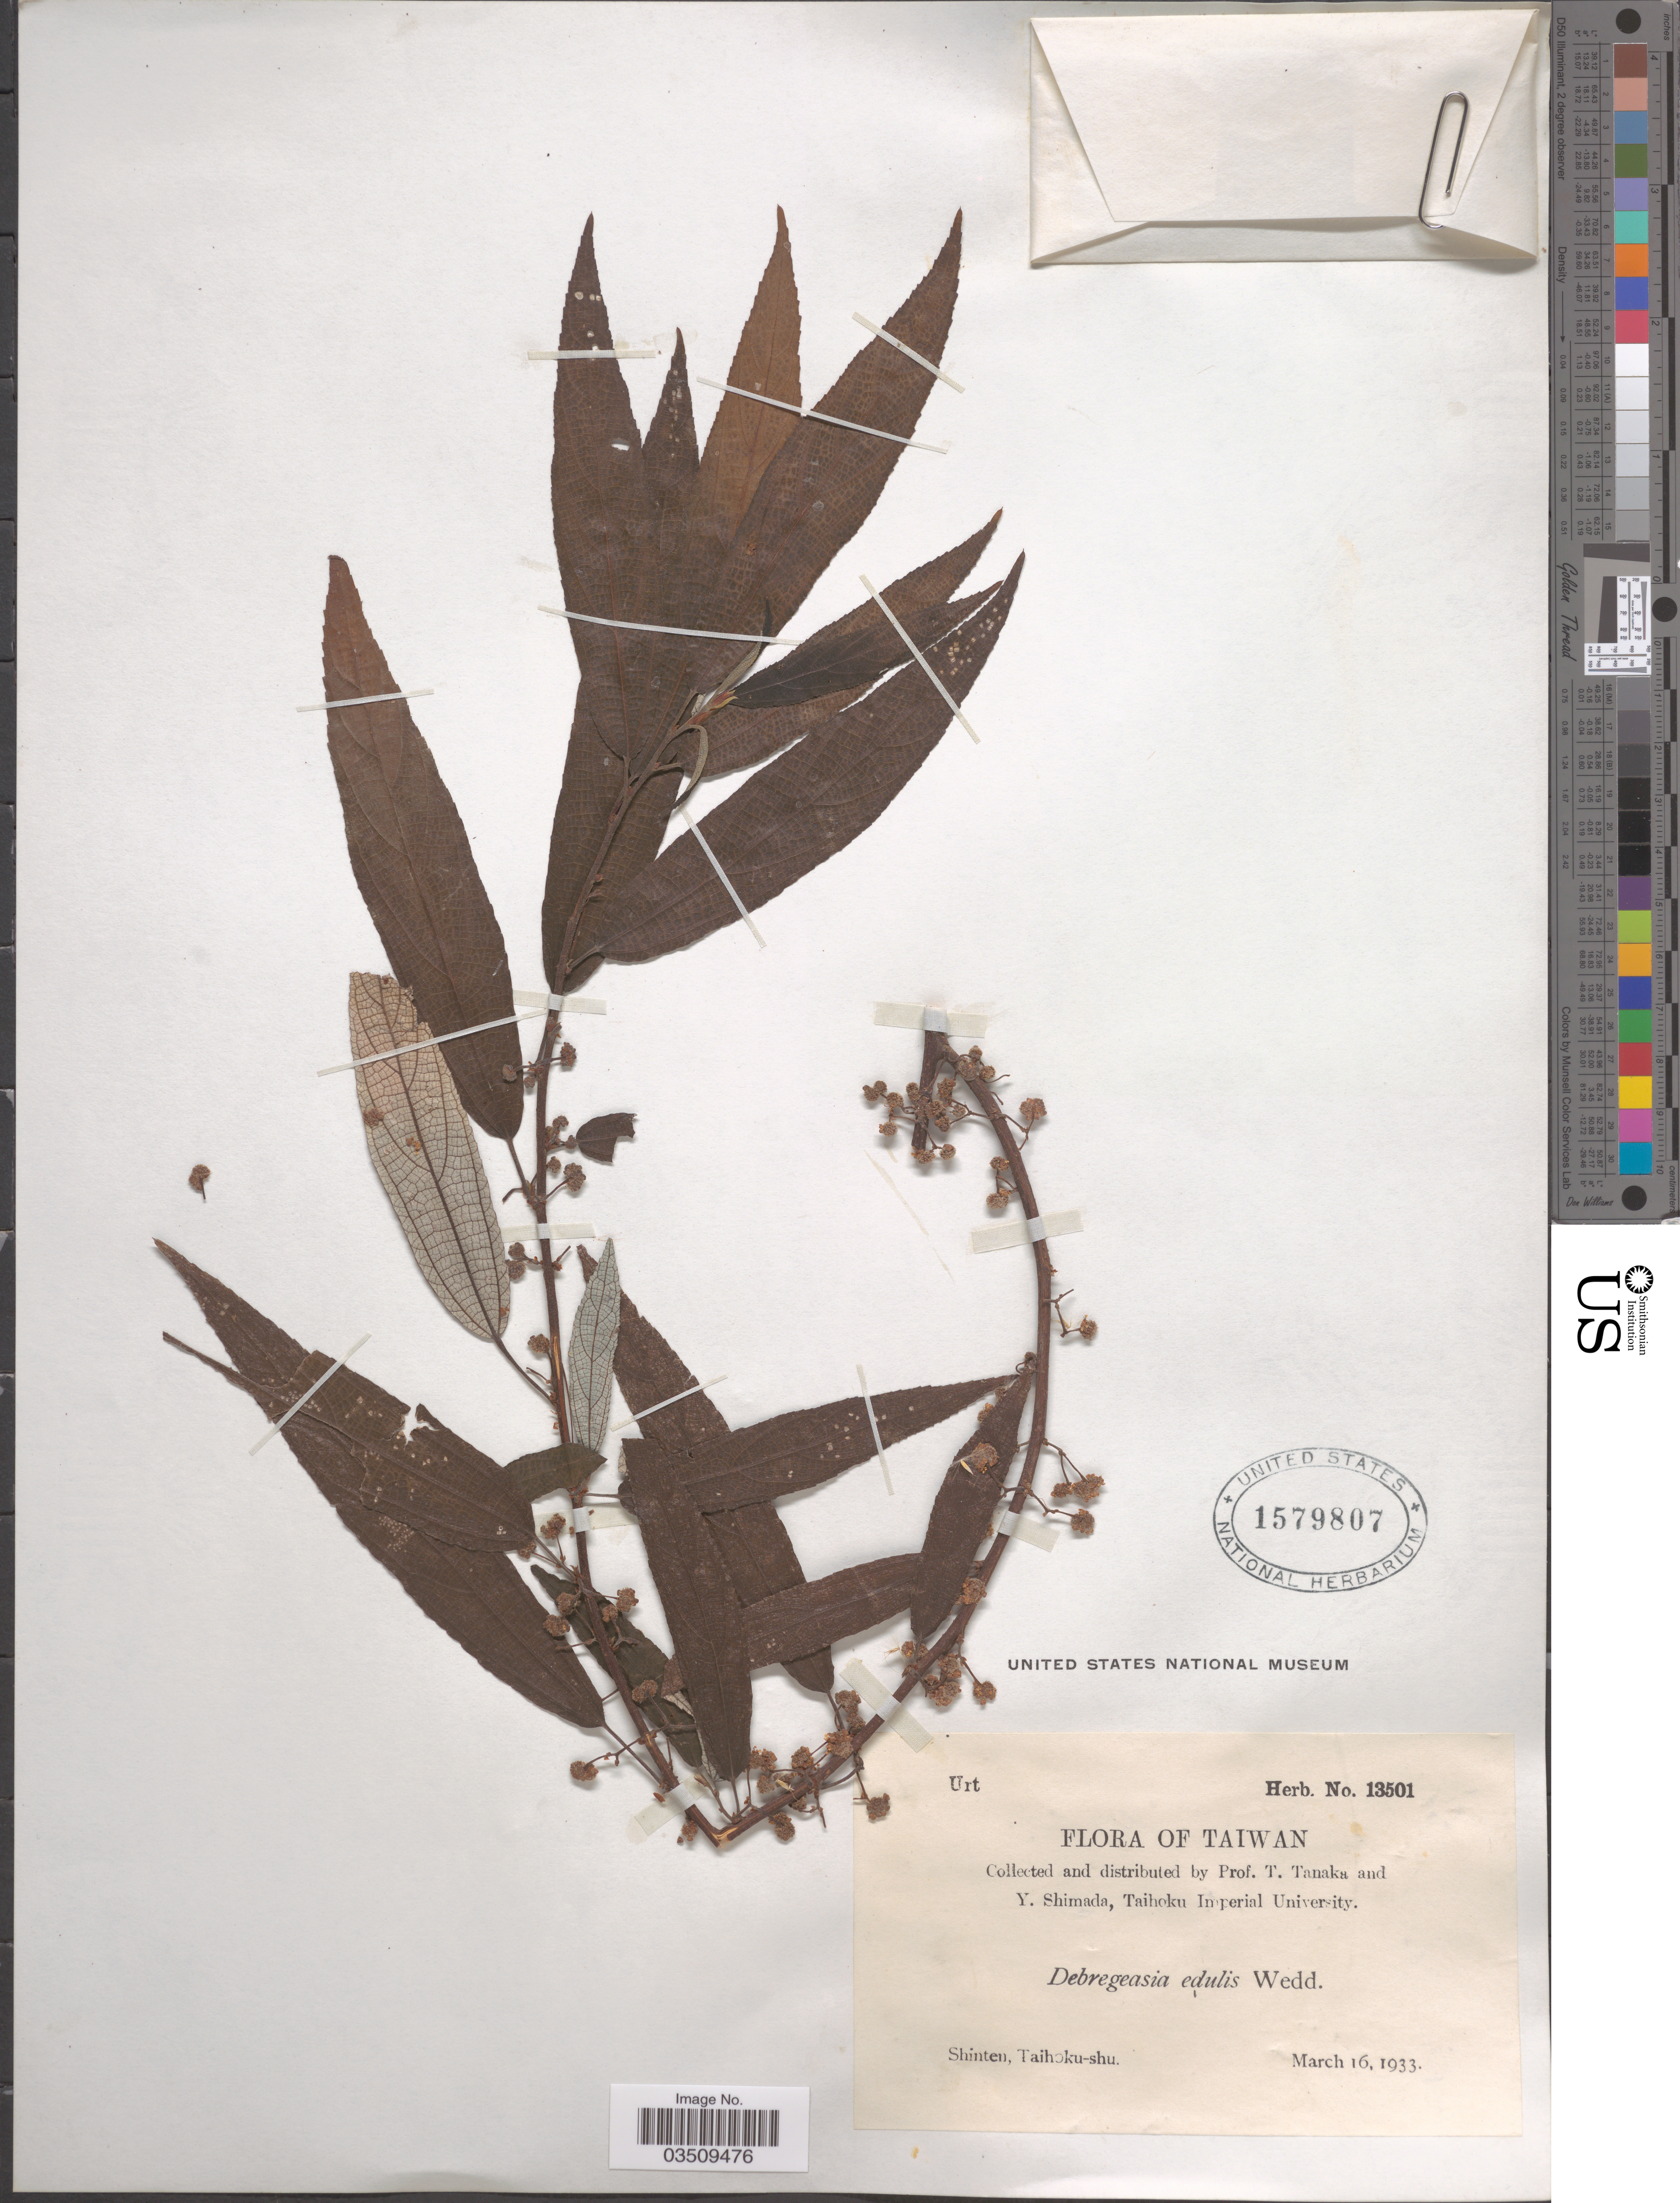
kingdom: Plantae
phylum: Tracheophyta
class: Magnoliopsida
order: Rosales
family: Urticaceae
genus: Debregeasia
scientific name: Debregeasia edulis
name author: (Siebold & Zucc.) Wedd.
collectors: T. Tanaka & Y. Shimada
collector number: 13501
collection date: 1933-03-16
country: Taiwan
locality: Shinten, Taihoku-shu.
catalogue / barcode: US 1579807